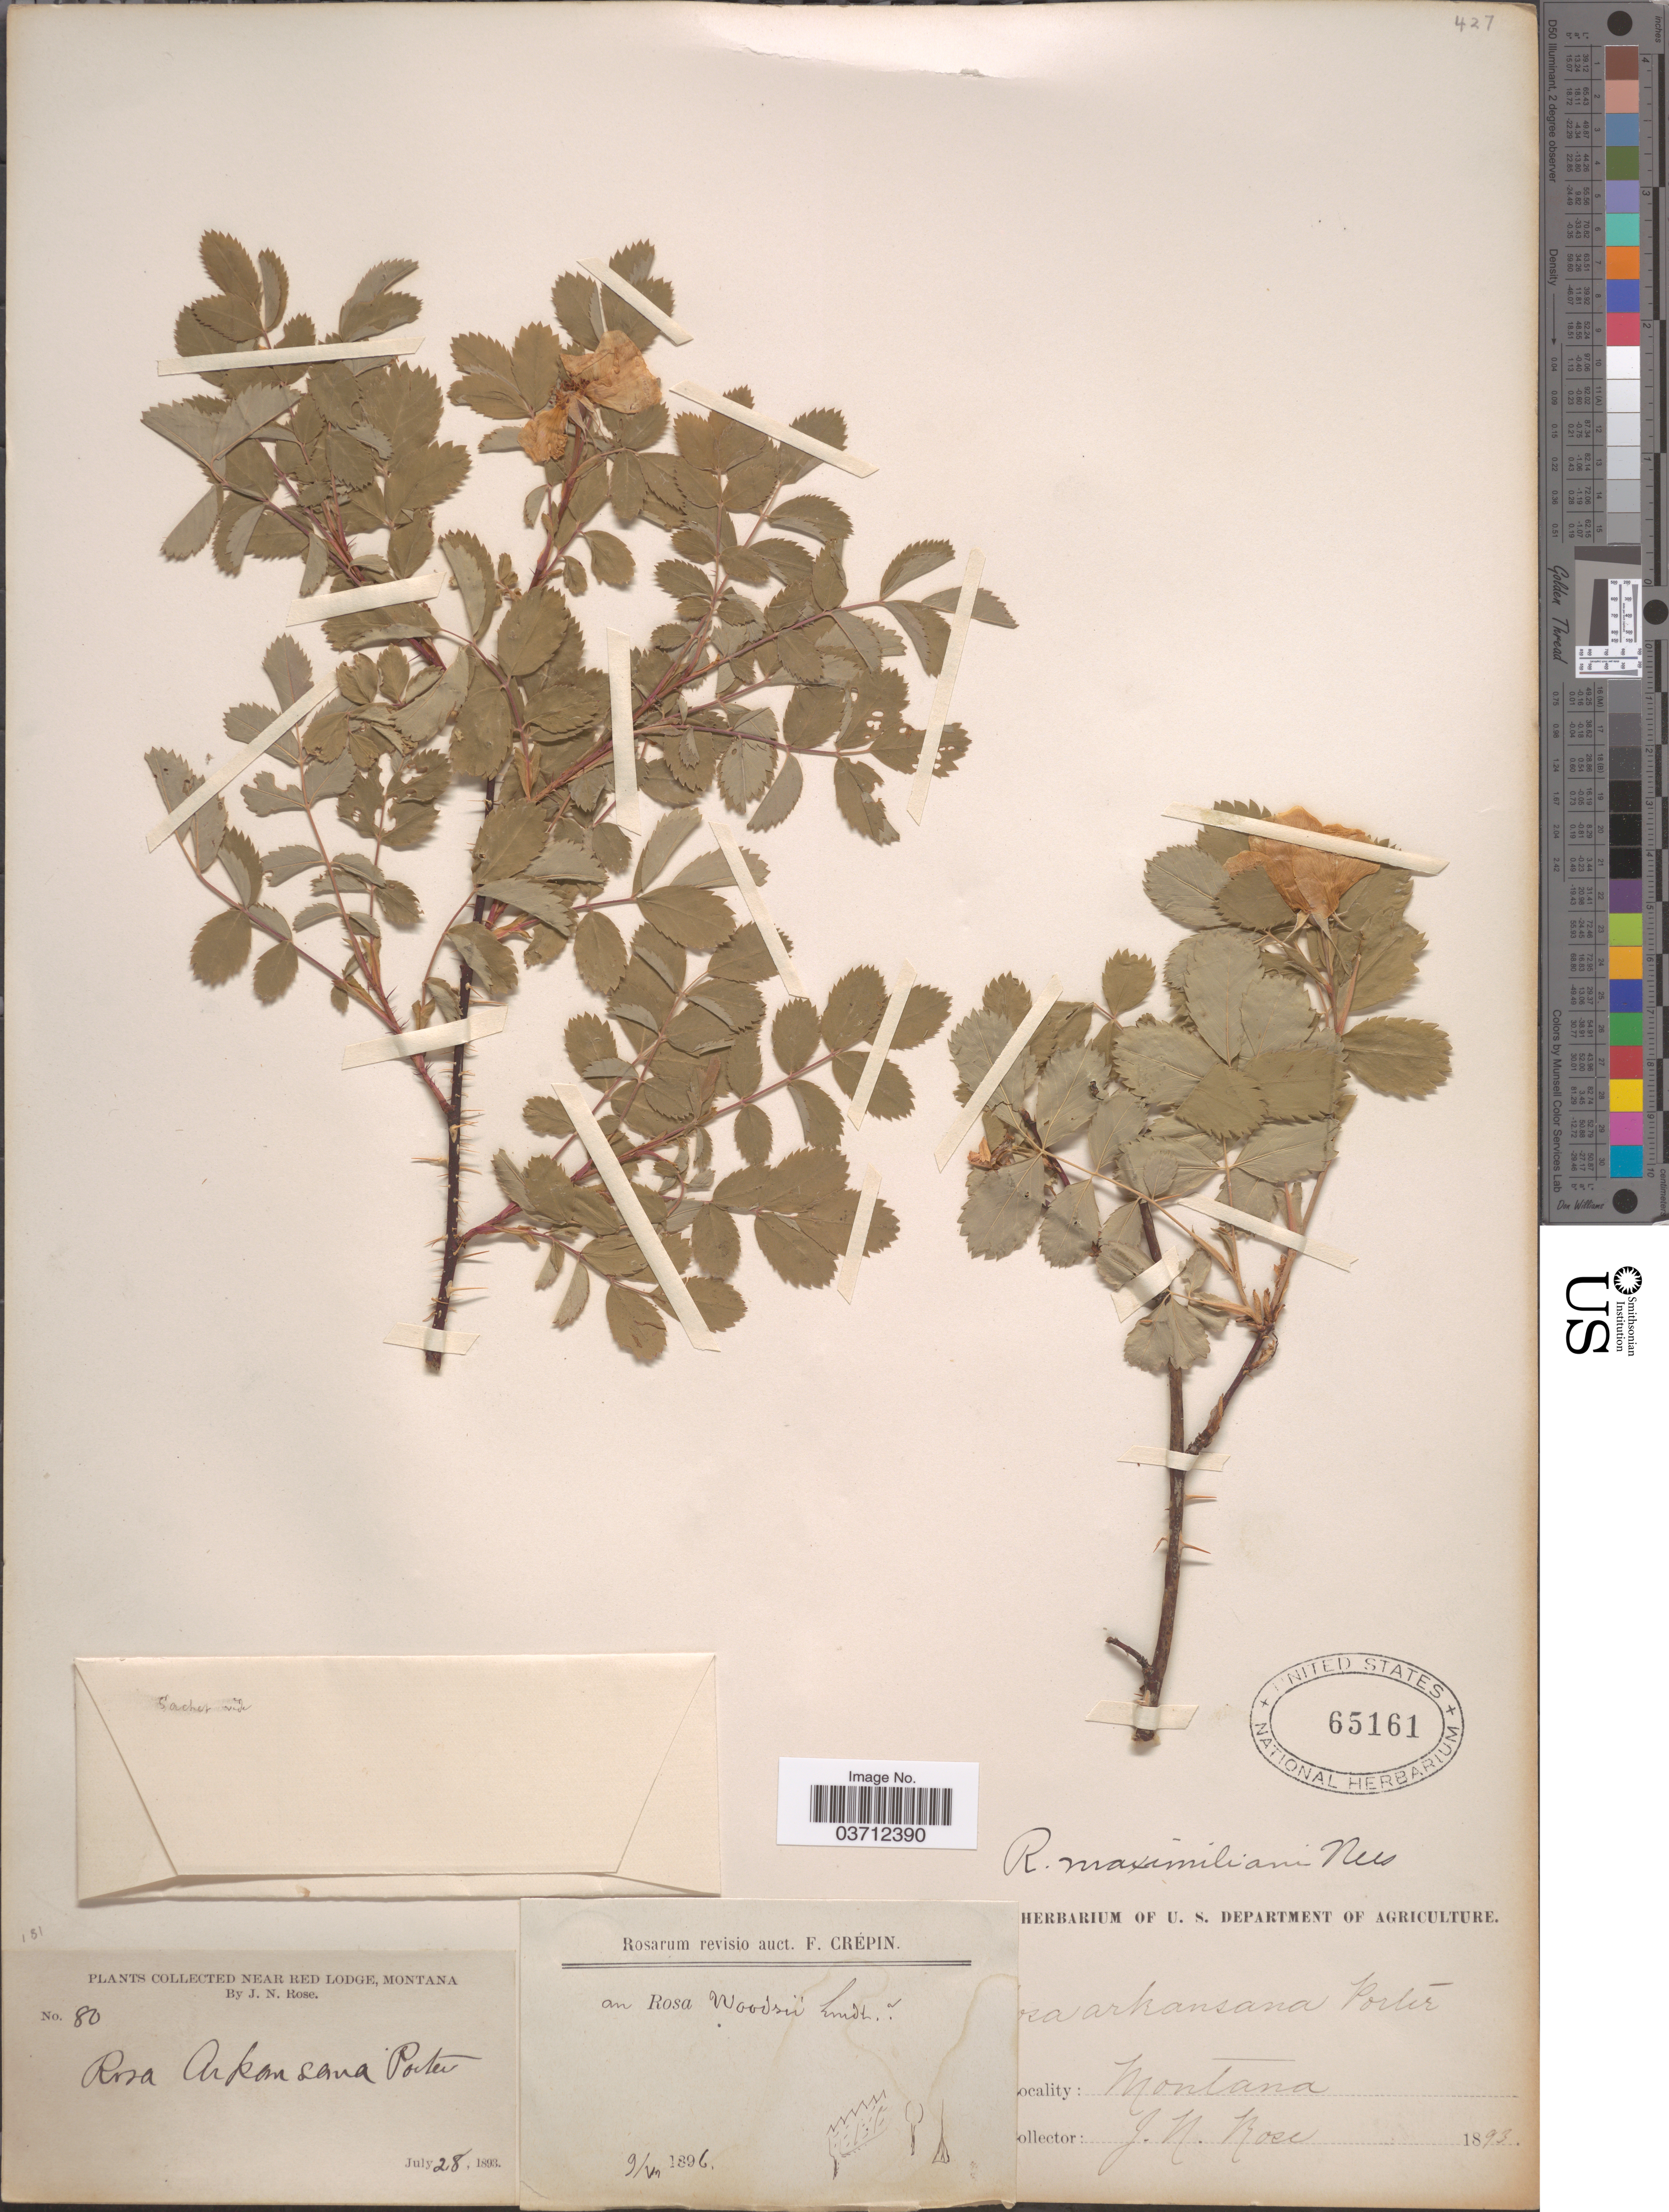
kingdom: Plantae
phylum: Tracheophyta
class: Magnoliopsida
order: Rosales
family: Rosaceae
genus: Rosa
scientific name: Rosa woodsii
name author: Lindl.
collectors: J. N. Rose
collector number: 80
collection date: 1893-07-28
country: United States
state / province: Montana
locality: Near Red Lodge.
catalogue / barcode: US 65161